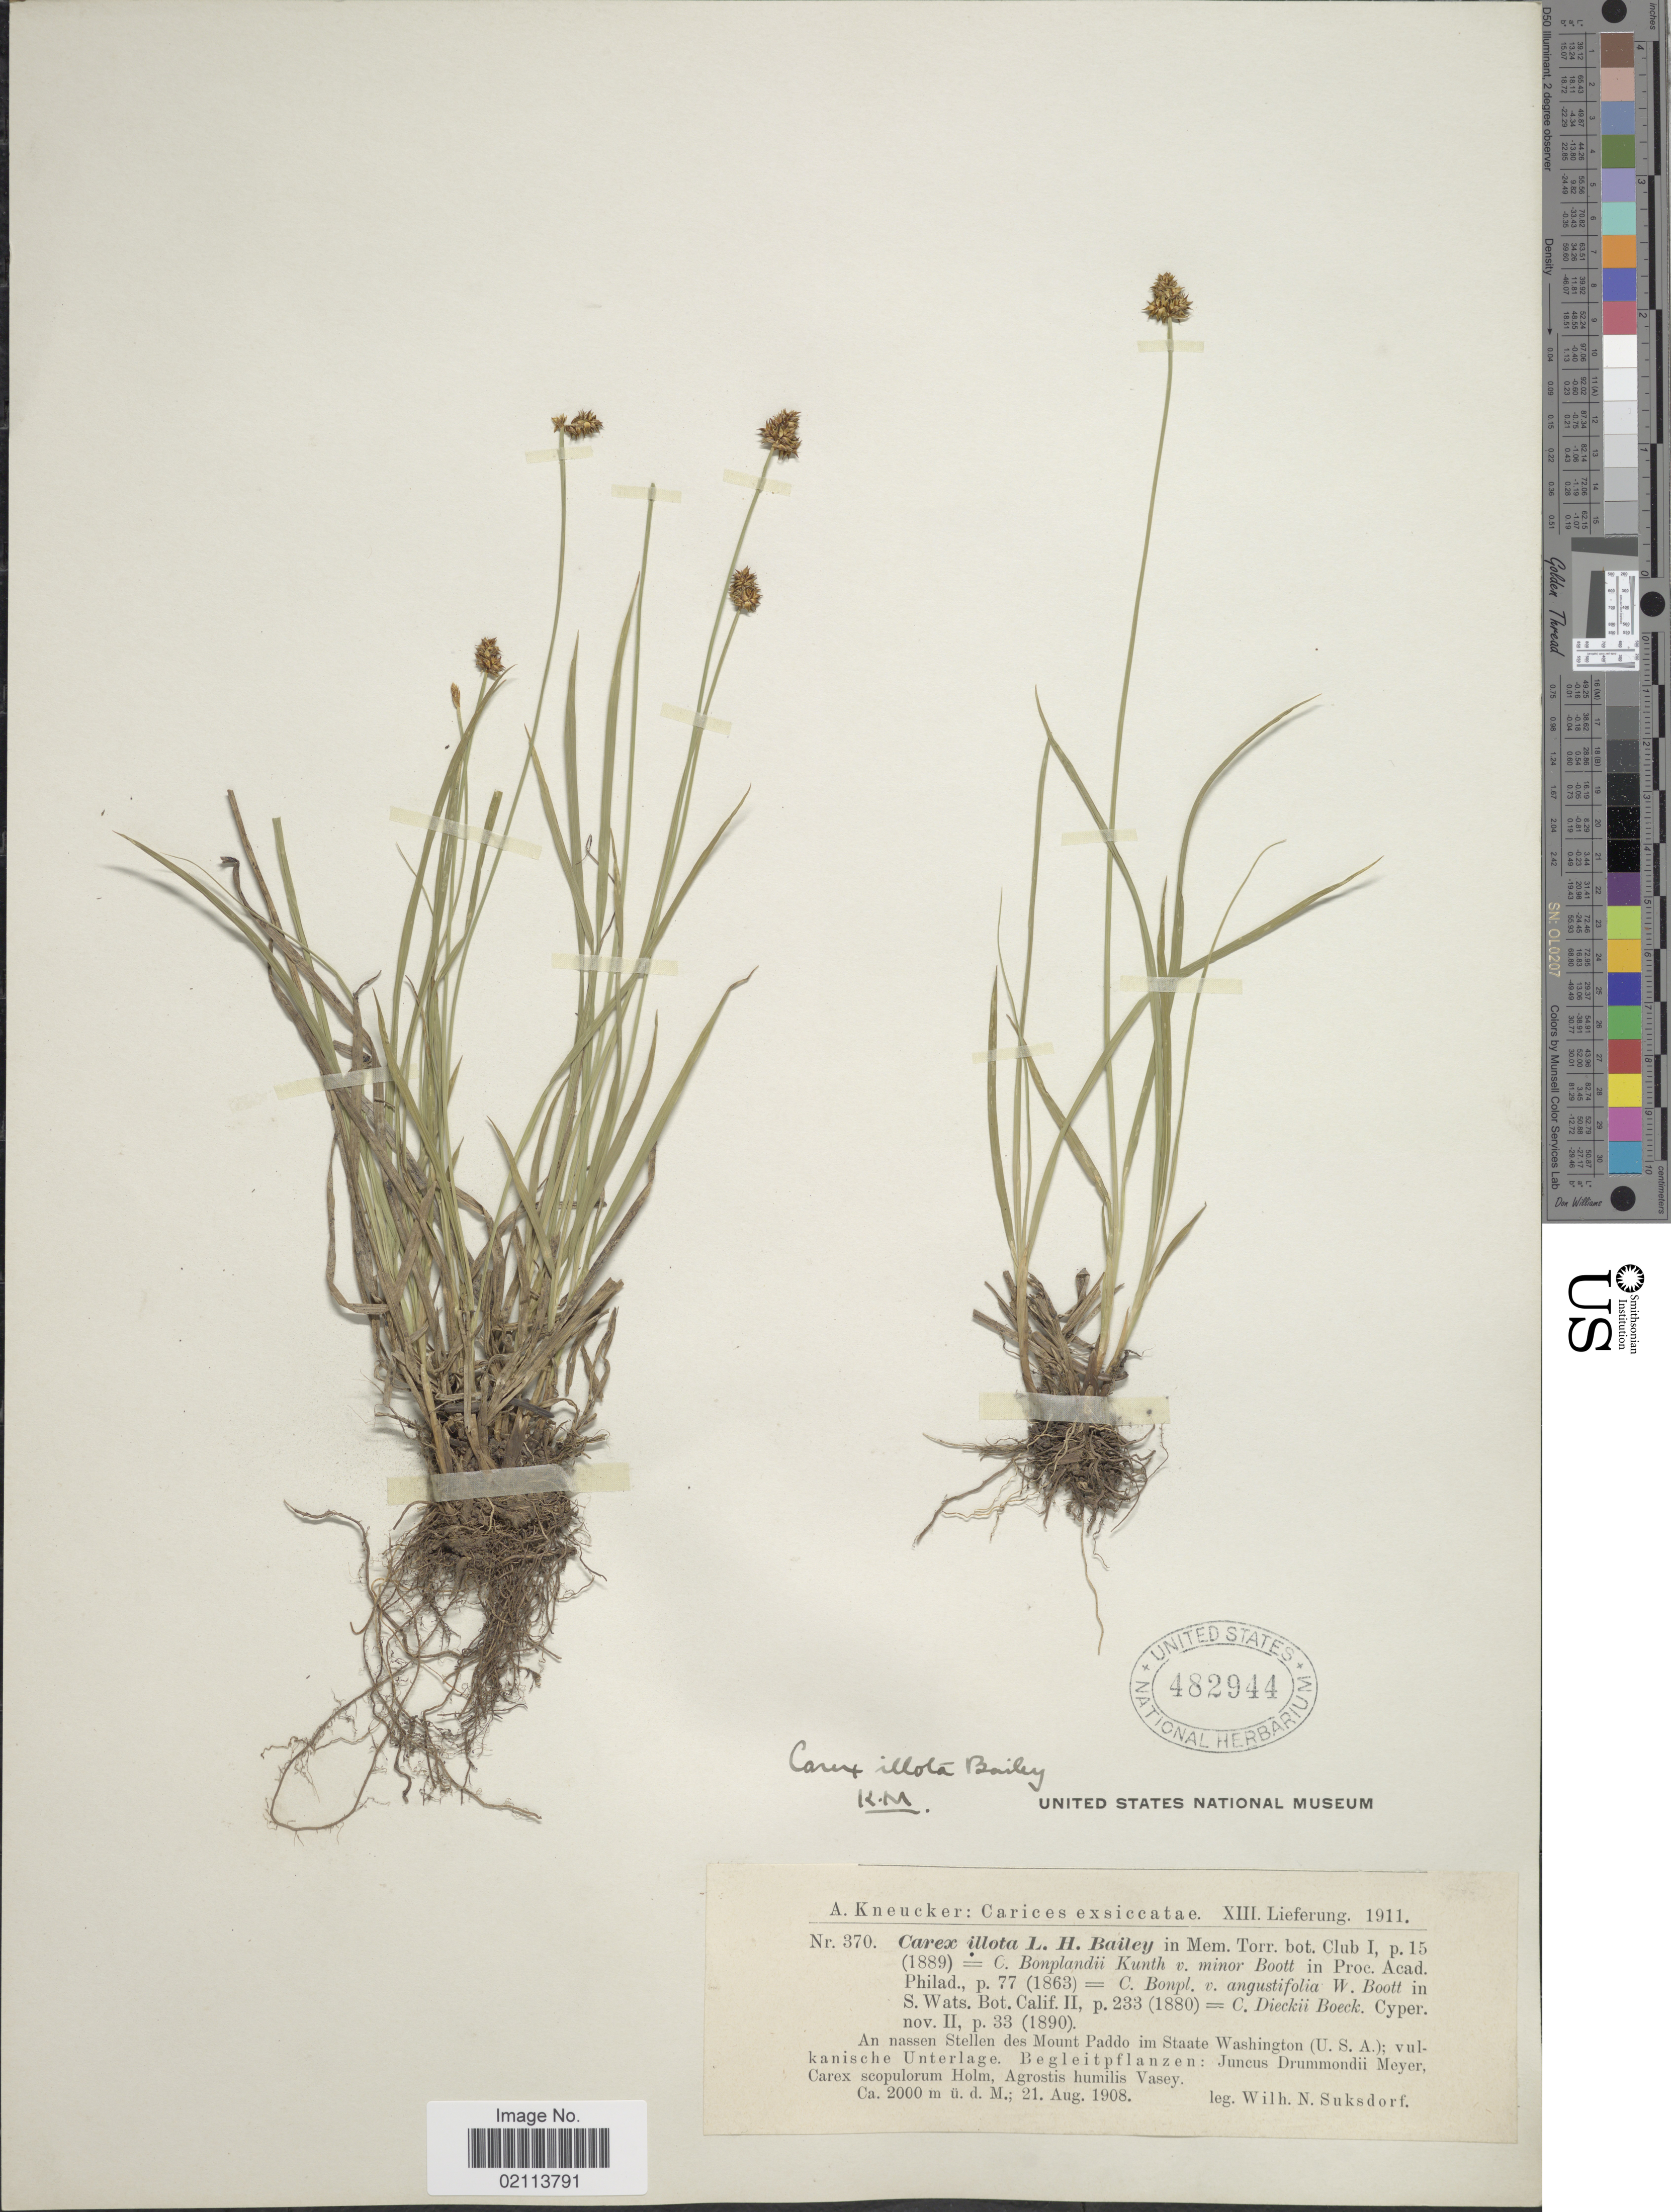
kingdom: Plantae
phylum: Tracheophyta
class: Liliopsida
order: Poales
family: Cyperaceae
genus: Carex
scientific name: Carex illota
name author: L.H. Bailey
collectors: W. N. Suksdorf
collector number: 370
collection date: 1908-08-21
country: United States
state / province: Washington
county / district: Skamania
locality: An nassen Stellen des Mount Paddo im Staate Washington (U.S.A.) Vulkanische Unterlage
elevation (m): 2000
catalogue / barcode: US 482944